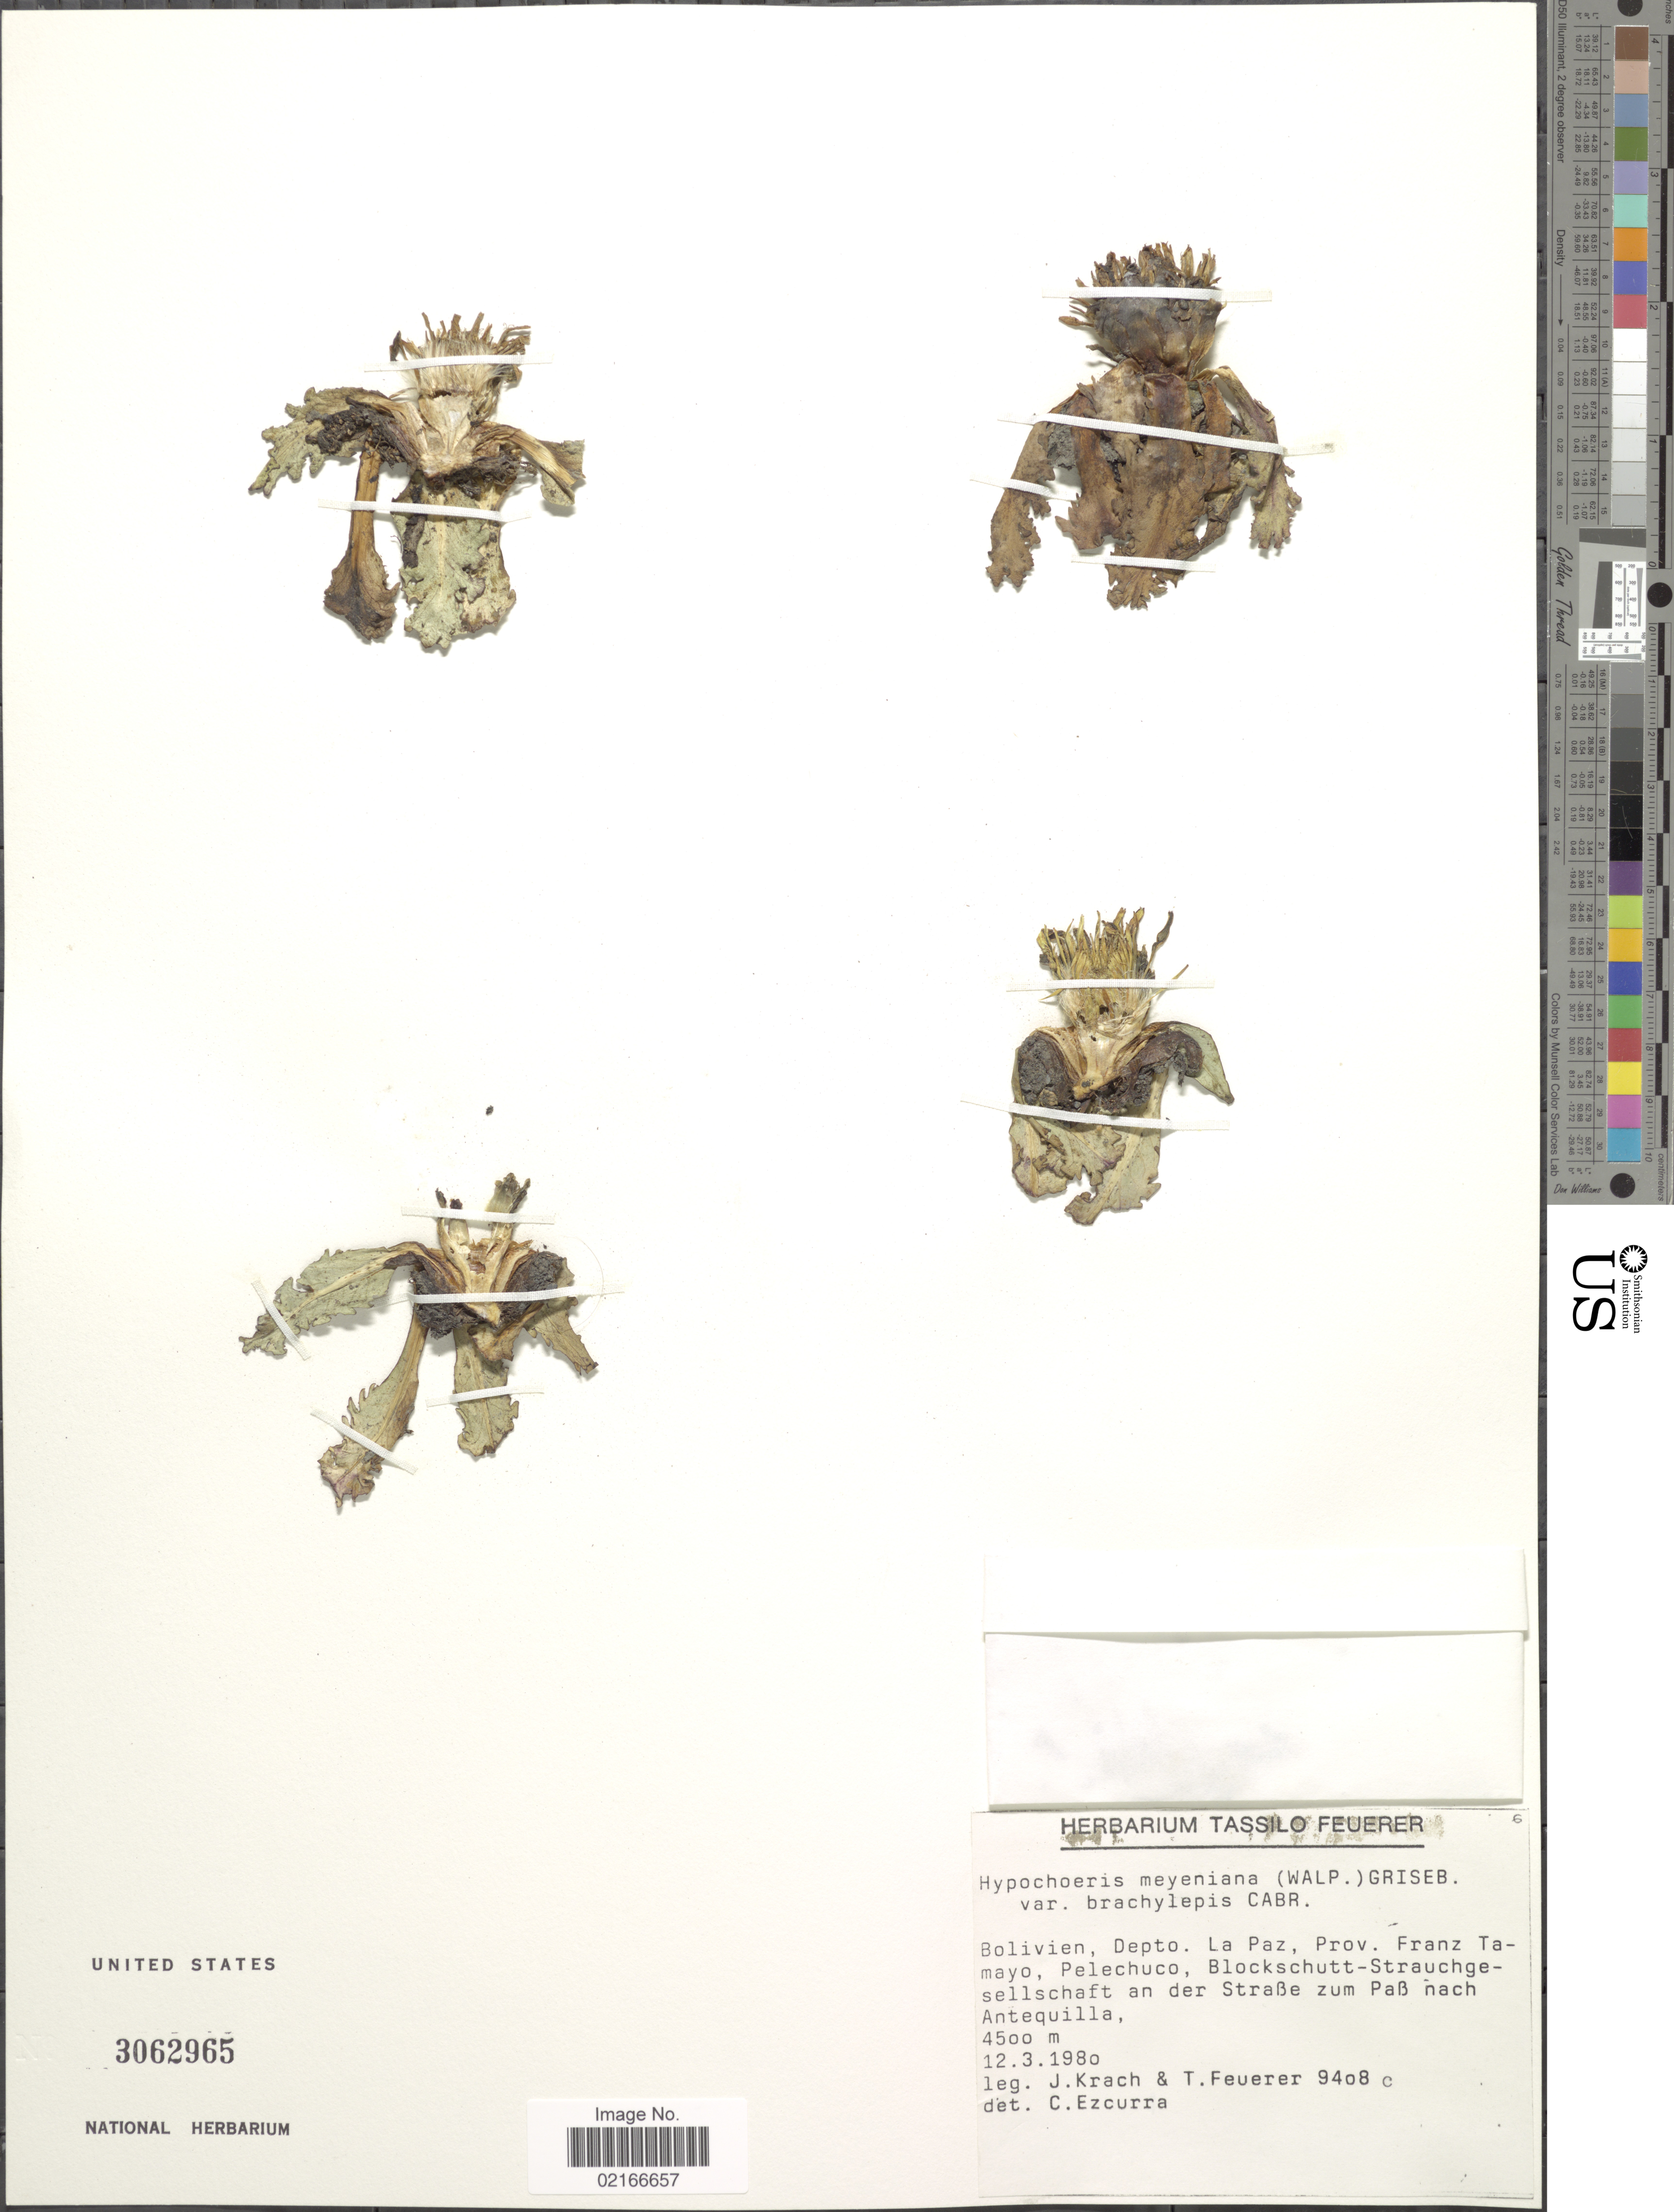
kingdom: Plantae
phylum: Tracheophyta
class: Magnoliopsida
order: Asterales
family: Asteraceae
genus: Hypochaeris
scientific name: Hypochaeris meyeniana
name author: (Walp.) Benth. & Hook. f. ex Griseb.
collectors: J. Krach & T. Feuerer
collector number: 9408c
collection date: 1980-03-12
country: Bolivia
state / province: La Paz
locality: Prov. Franz Tamayo, Pelecucho, Blockschutt-Strauchgesellschaft an der Straße zum Paß nach Antequilla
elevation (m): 4500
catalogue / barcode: US 3062965